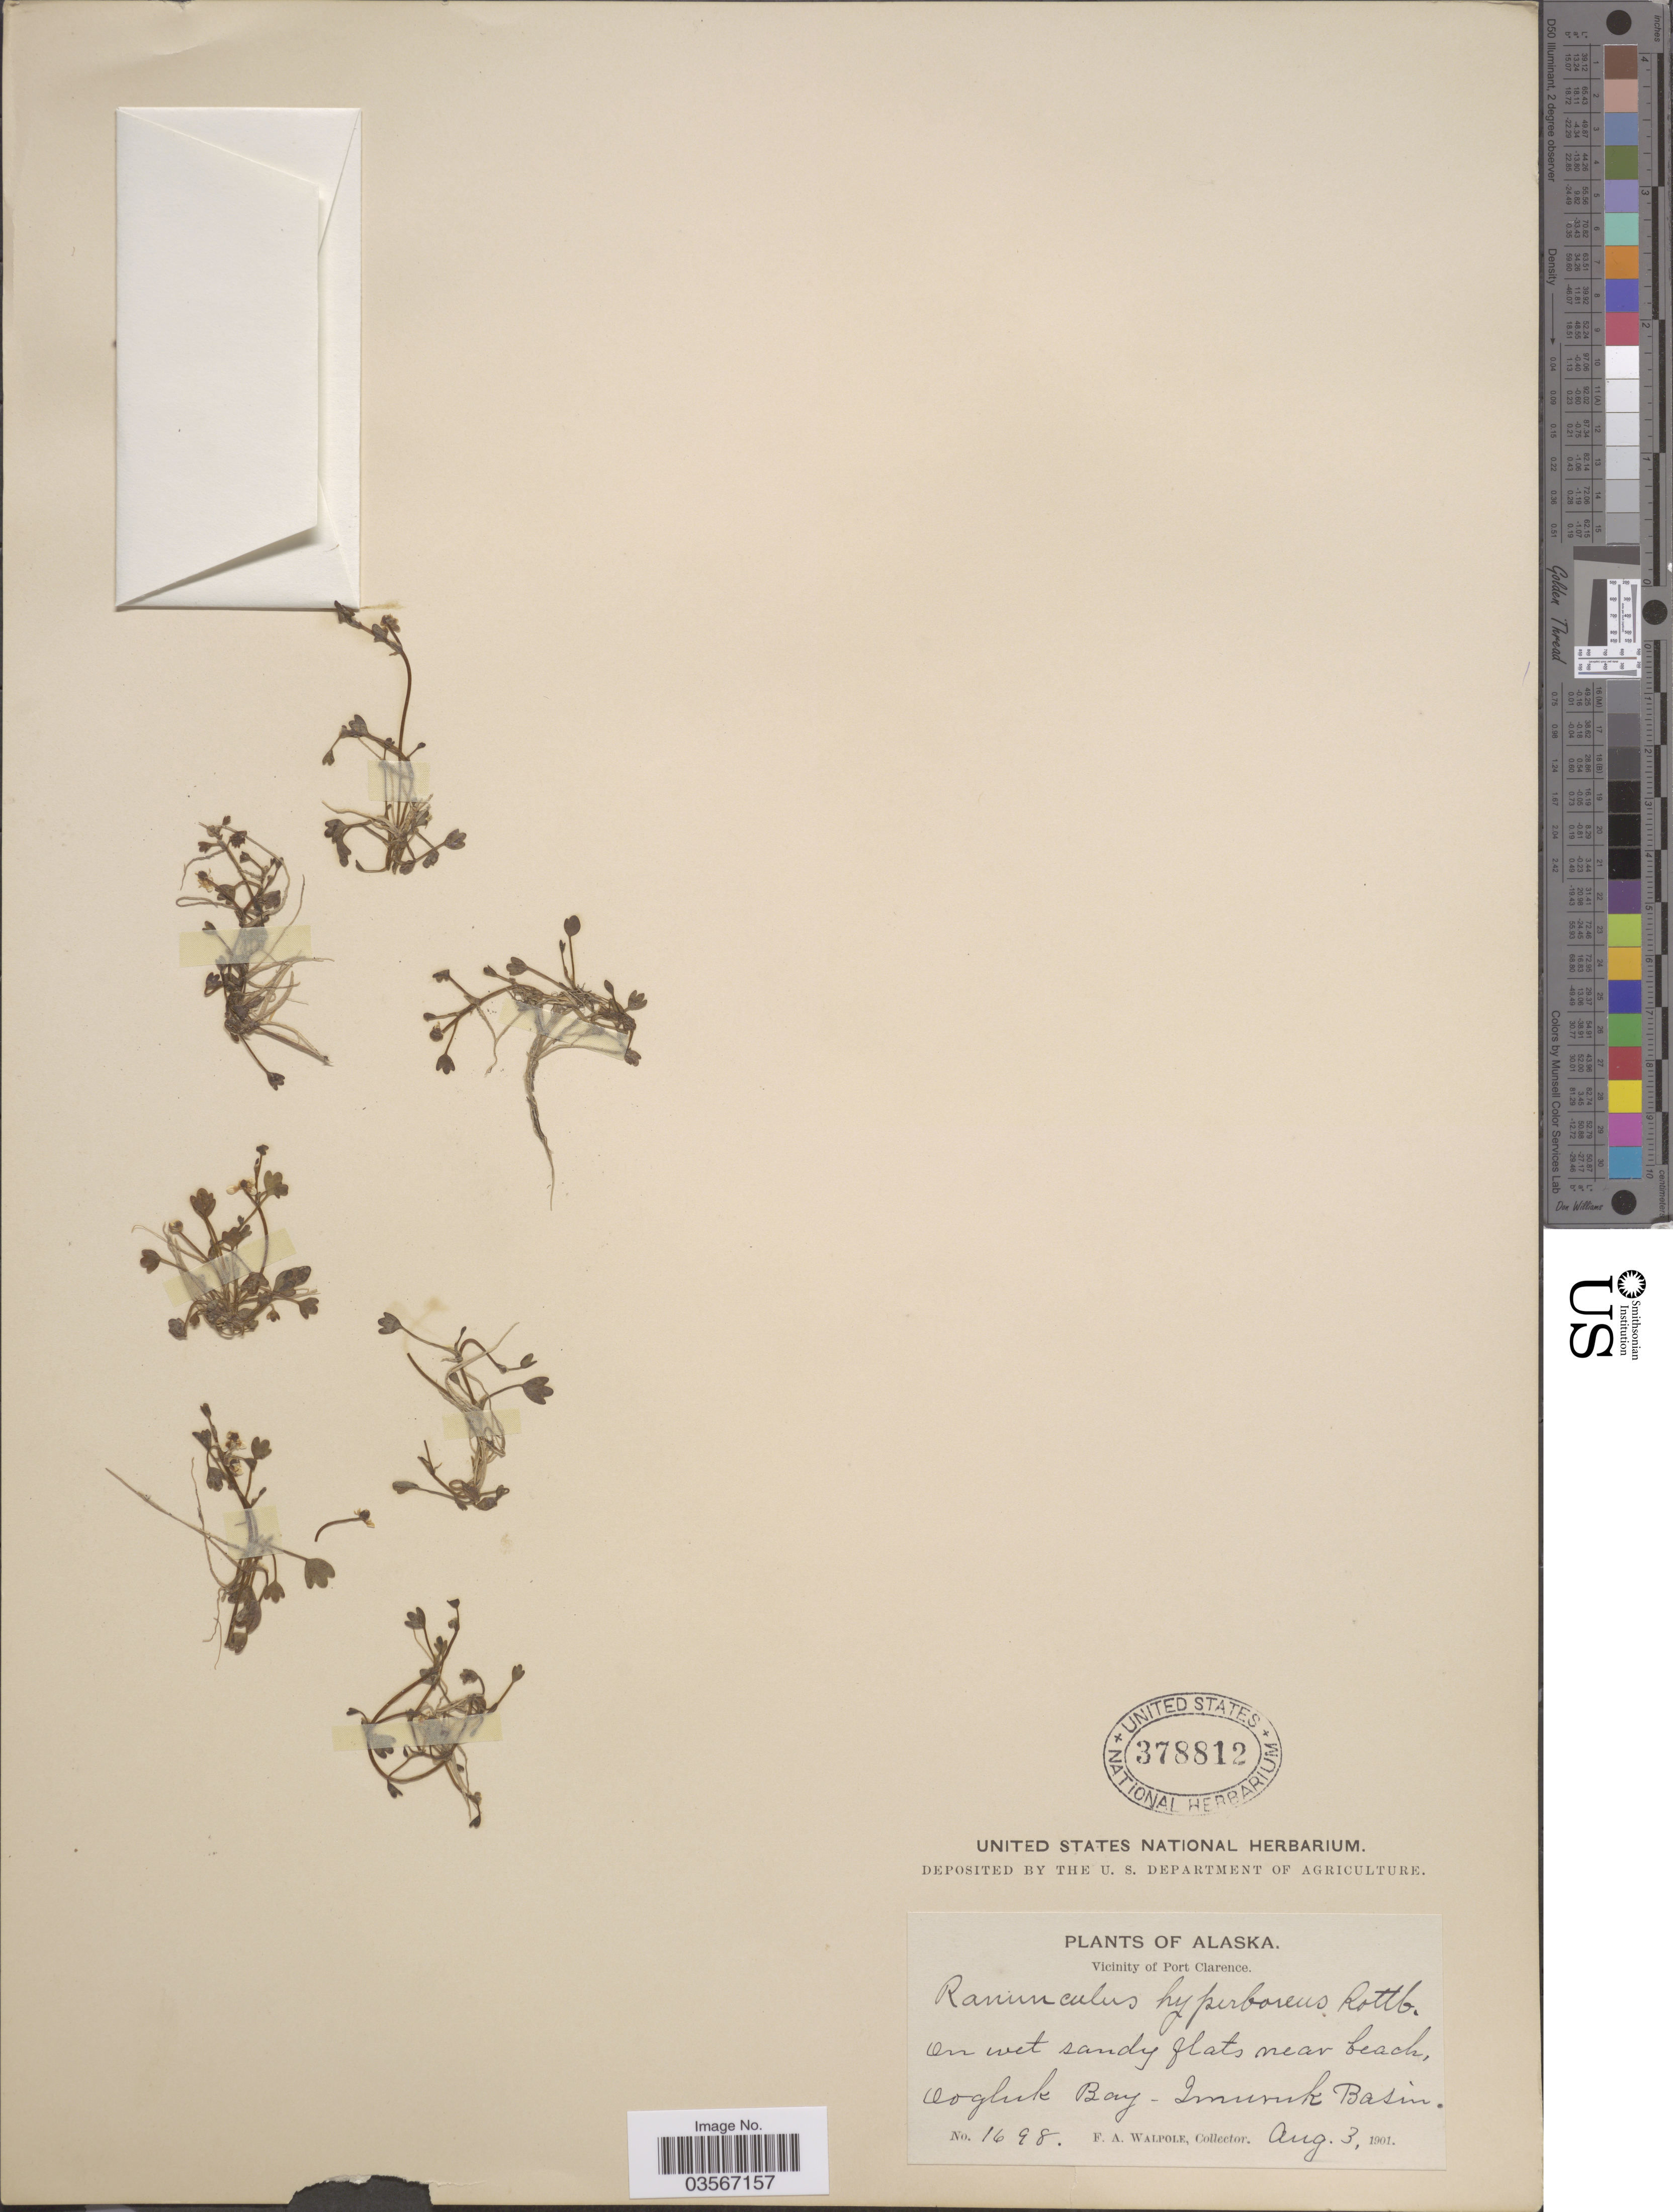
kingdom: Plantae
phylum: Tracheophyta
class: Magnoliopsida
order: Ranunculales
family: Ranunculaceae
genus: Ranunculus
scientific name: Ranunculus hyperboreus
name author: Rottb.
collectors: F. Walpole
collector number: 1698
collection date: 1901-08-03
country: United States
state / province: Alaska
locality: Vicinity of Port Clarence. On wet sandy flats near beach, Oogluk Bay-Imuruk Basin.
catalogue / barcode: US 378812